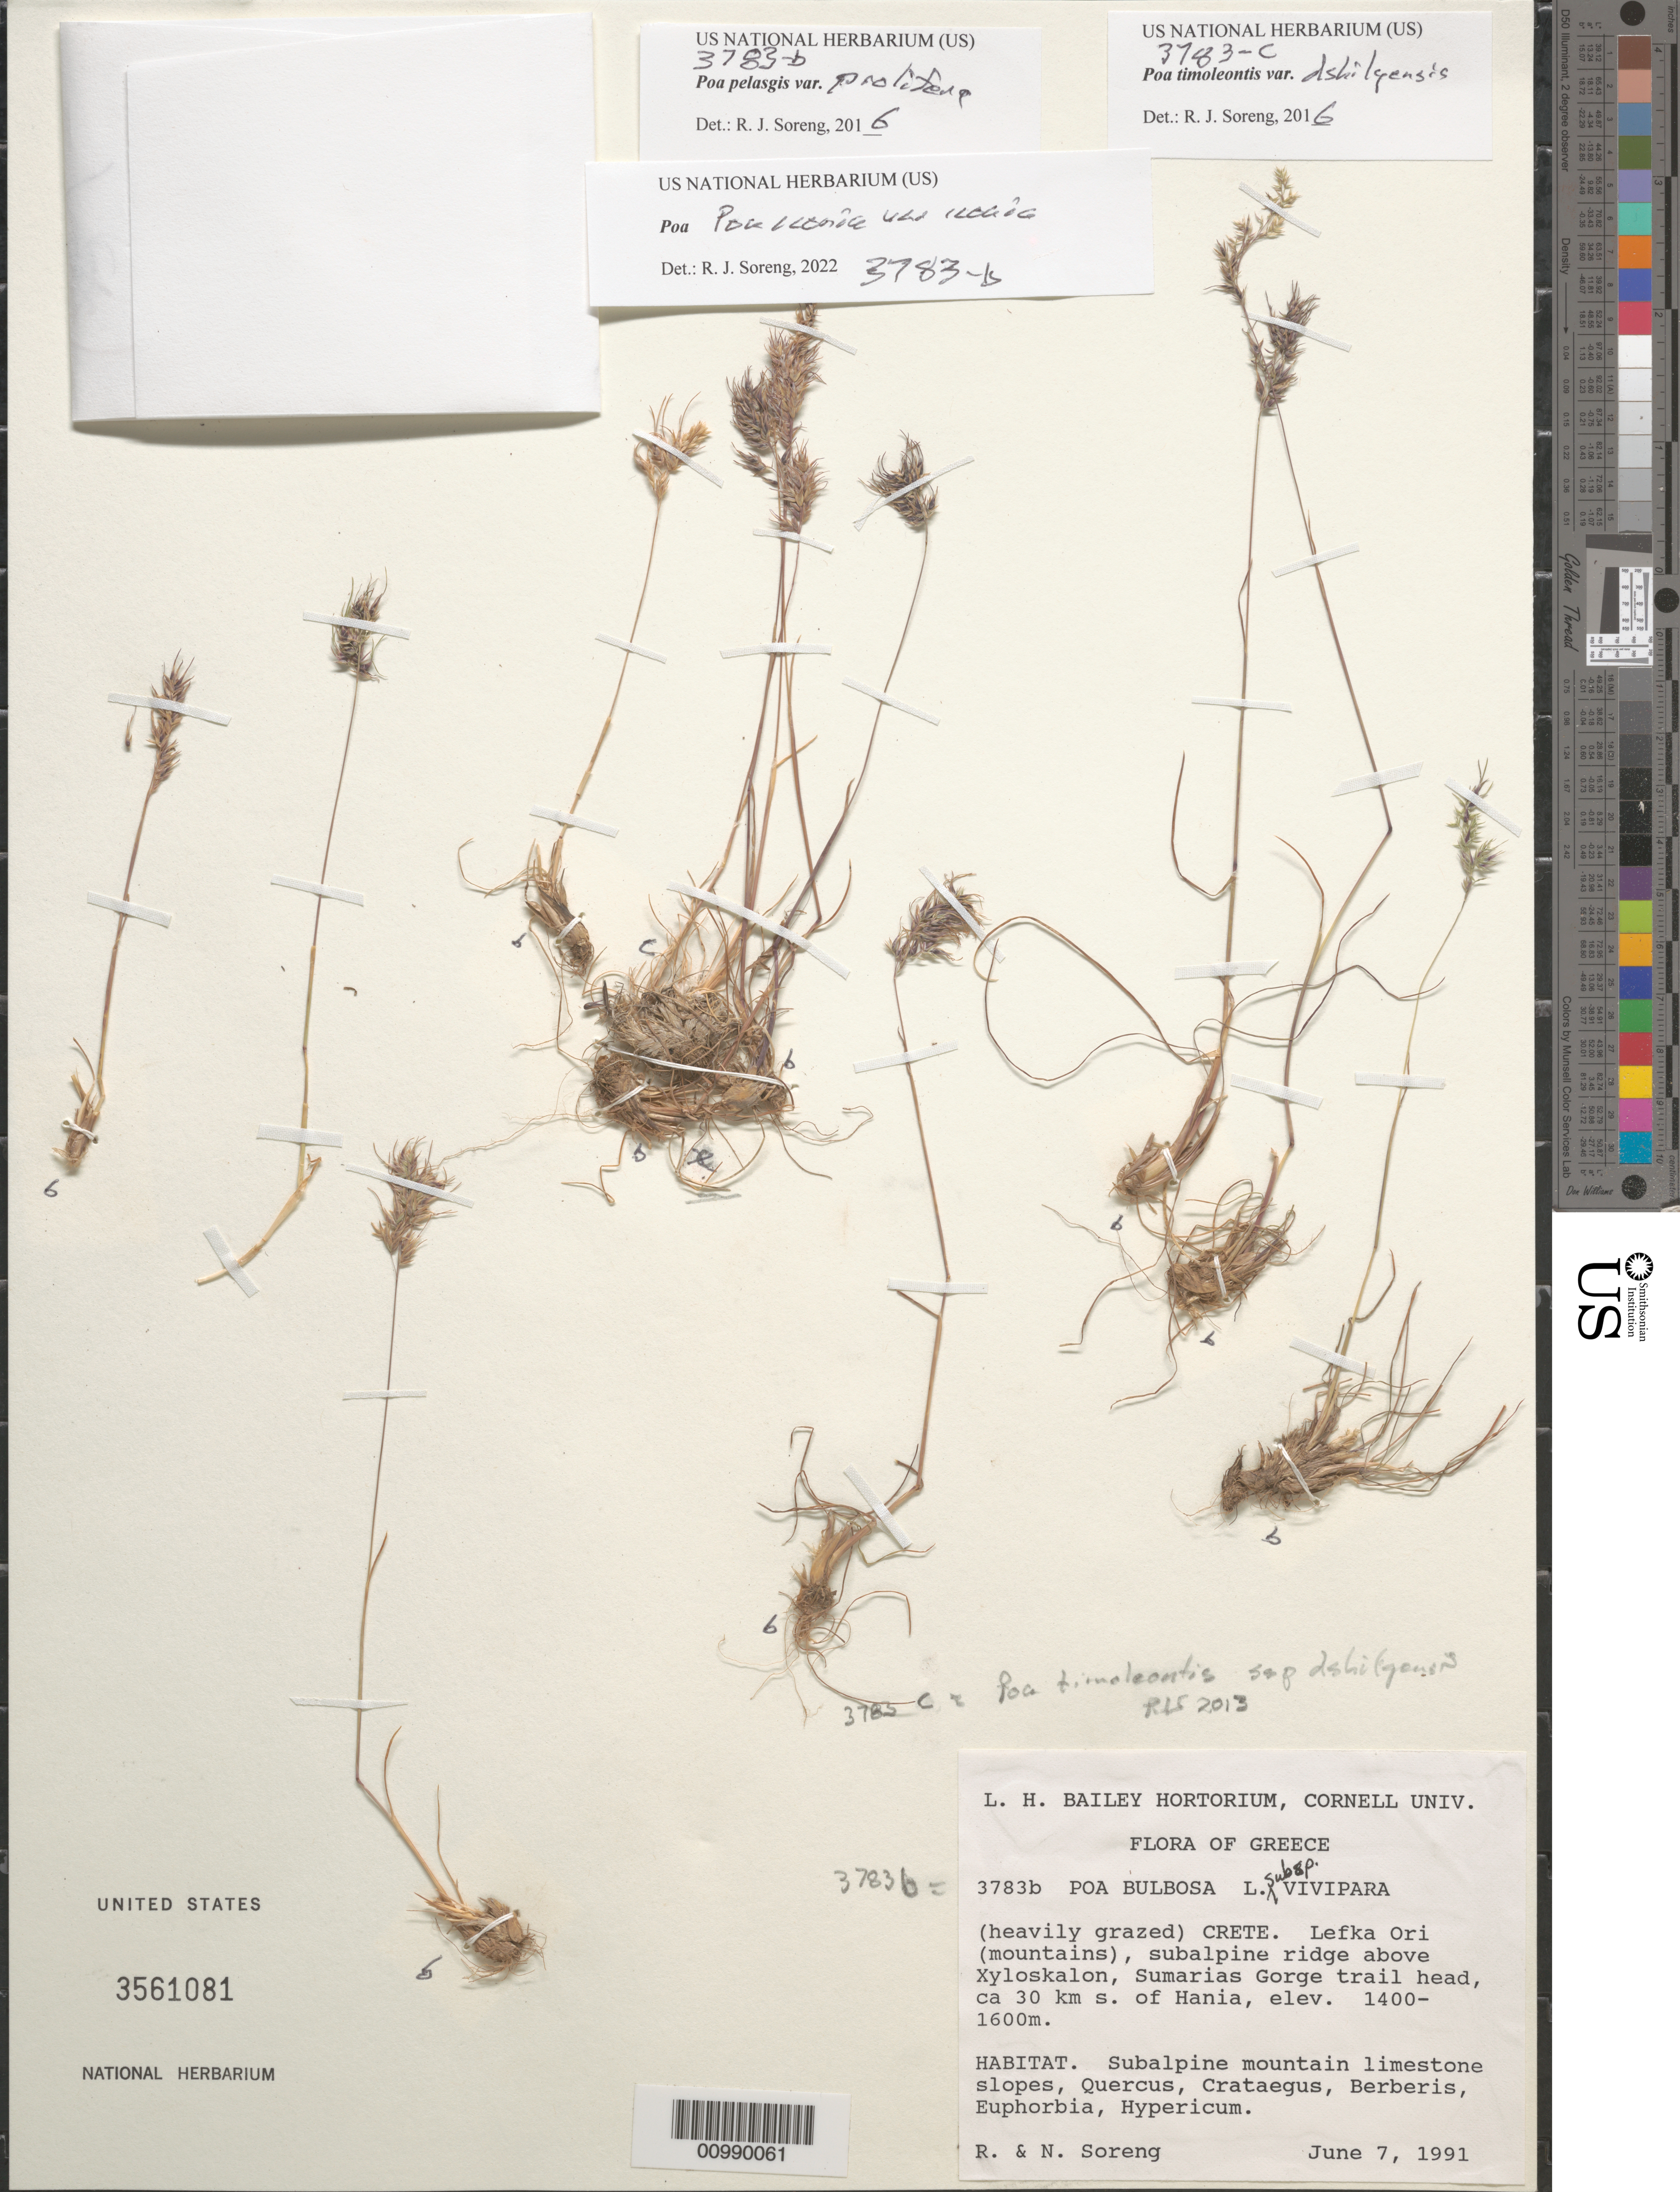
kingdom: Plantae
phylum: Tracheophyta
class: Liliopsida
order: Poales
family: Poaceae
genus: Poa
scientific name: Poa iconia var. iconia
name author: Azn.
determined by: Soreng, Robert J., Research Associate (BOT), Smithsonian Institution - National Museum of Natural History (UNITED STATES)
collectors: R. J. Soreng & N. L. Soreng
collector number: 3783-b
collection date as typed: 07 Jun 1991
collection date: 1991-06-07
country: Greece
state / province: Crete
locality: Lefka Ori (mountains), subalpine ridge above Xyloskalon, Sumarias Gorge trail head, ca 30 km S of Hania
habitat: Subalpine mountain limestone slopes, Quercus, Crataegus, Berberis, Euphorbia, Hypericum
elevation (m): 1400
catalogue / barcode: US 3561081